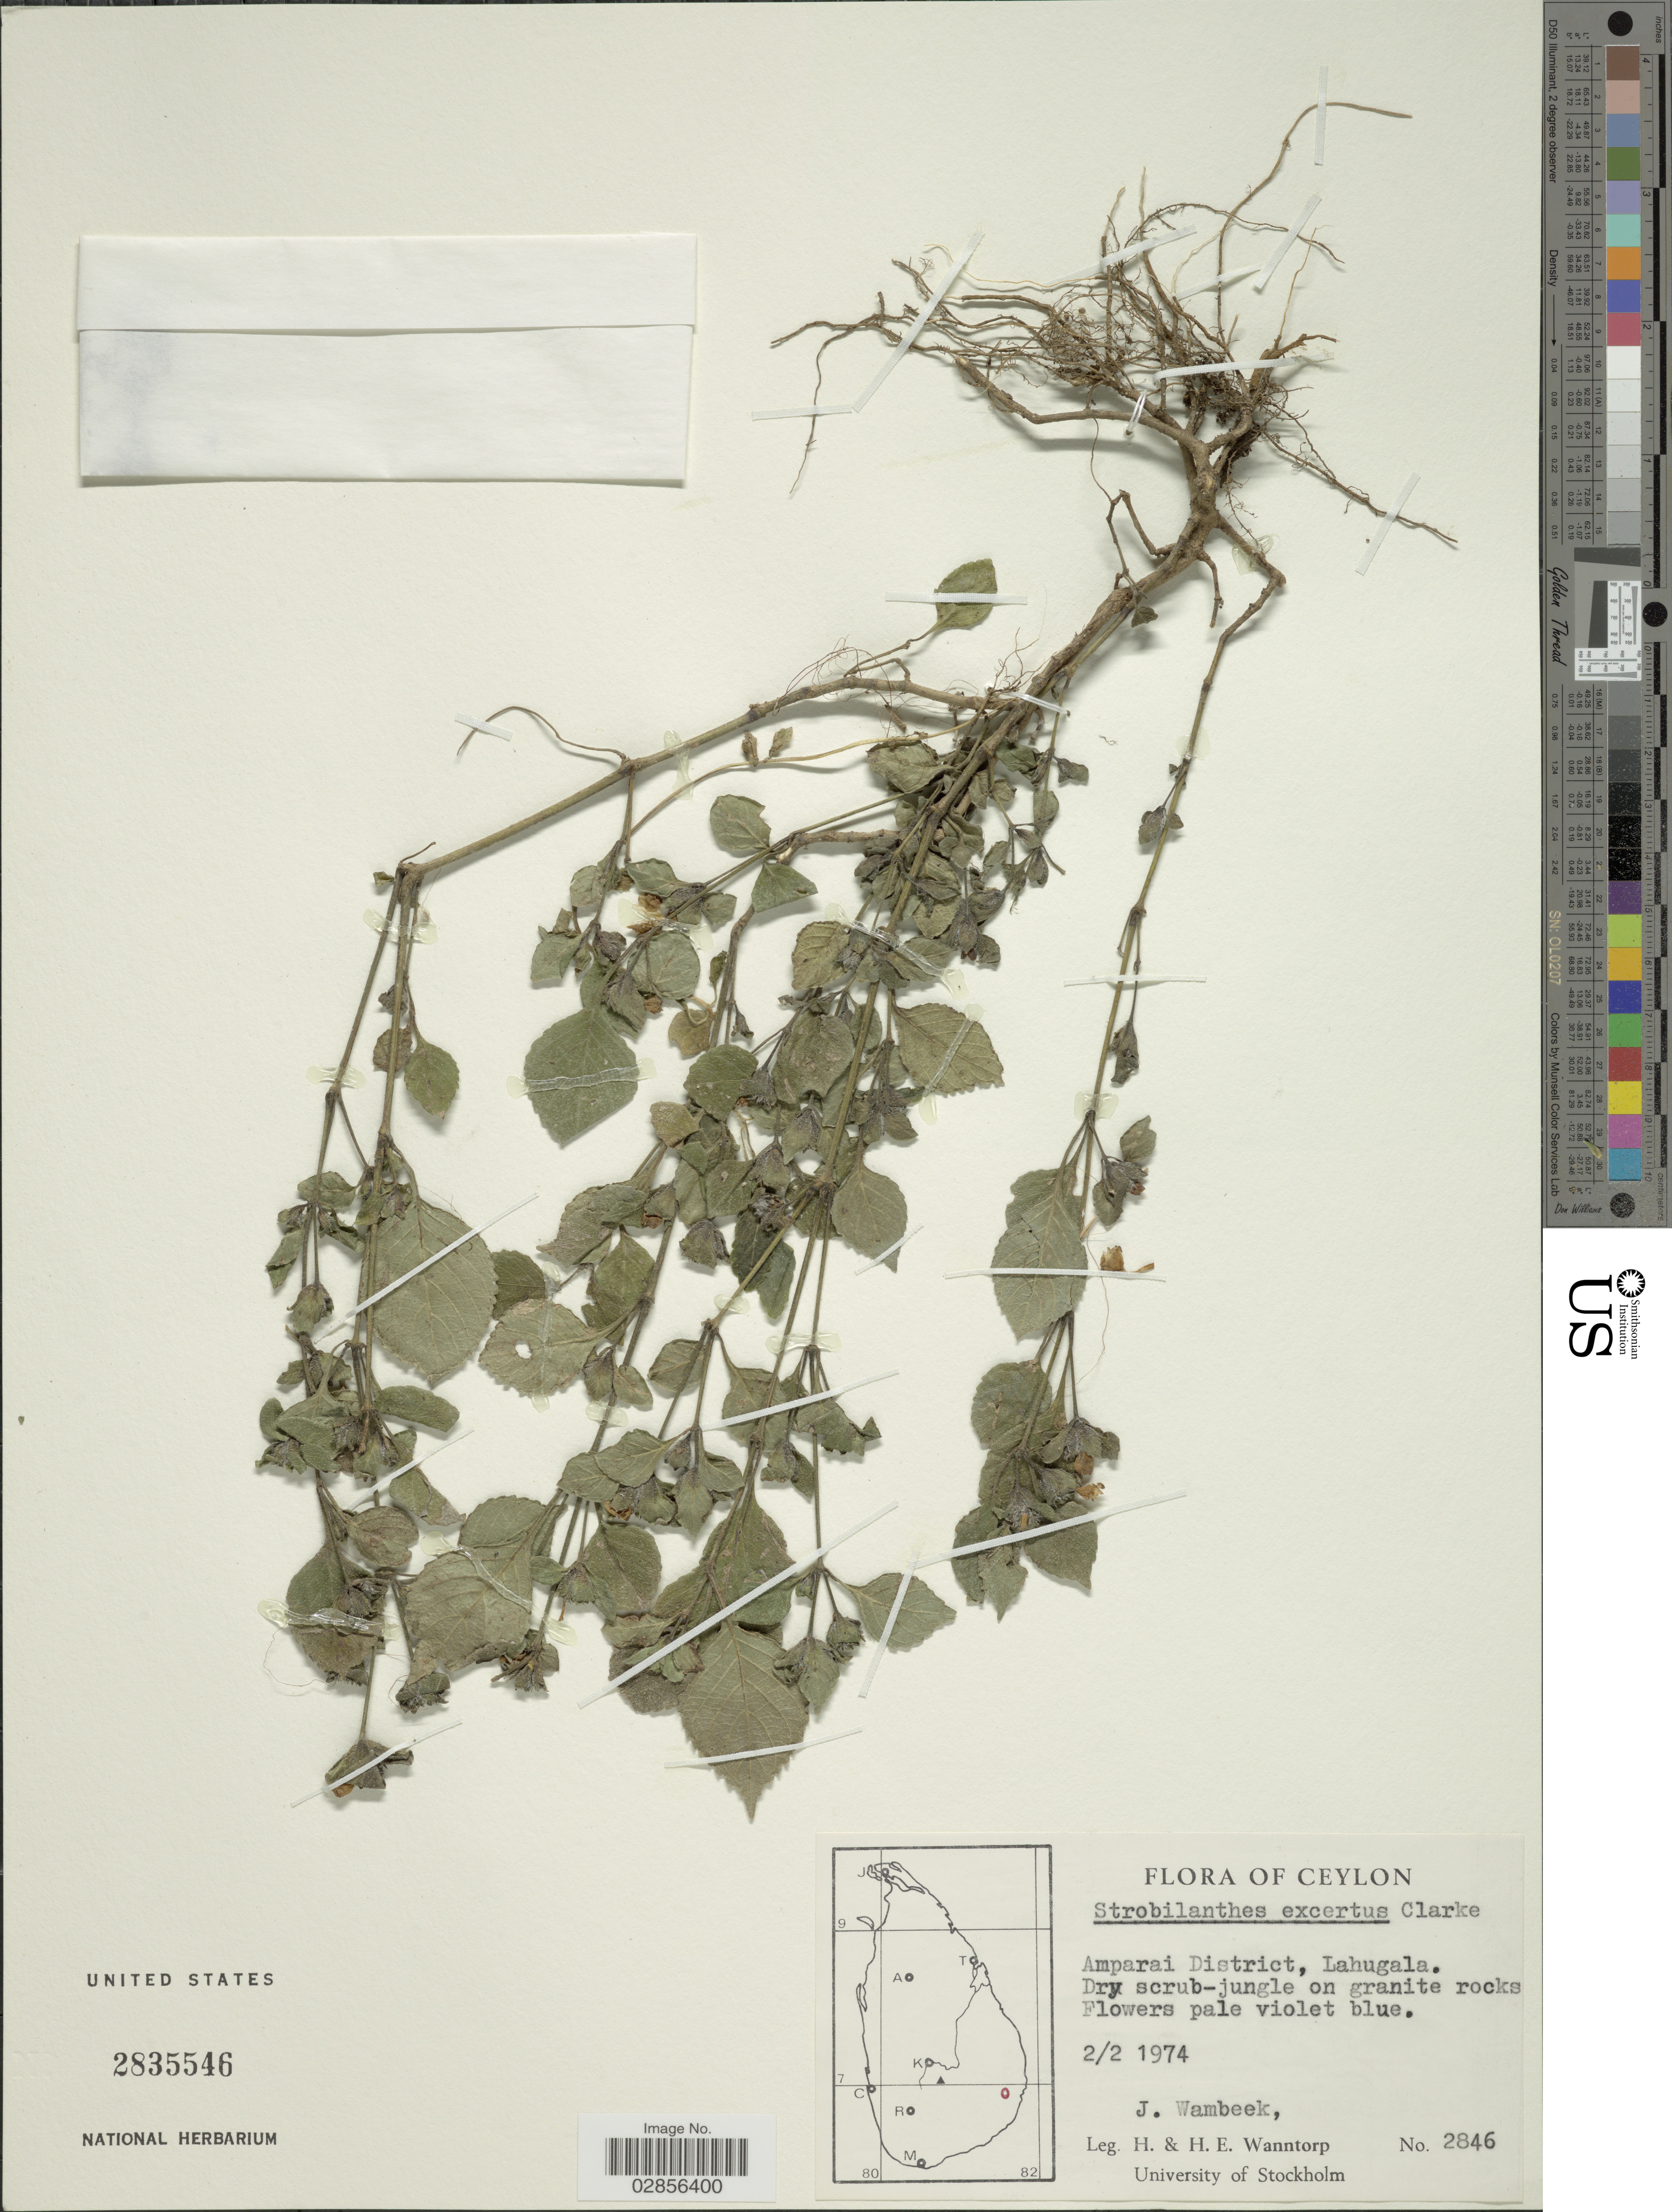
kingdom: Plantae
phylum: Tracheophyta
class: Magnoliopsida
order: Lamiales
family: Acanthaceae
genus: Strobilanthes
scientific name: Strobilanthes exserta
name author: C.B. Clarke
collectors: J. Wambeek, H. Wanntorp & H. Wanntorp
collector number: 2846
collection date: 1974-02-02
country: Sri Lanka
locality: Ceylon. Amparai District, Lahugala.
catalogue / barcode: US 2835546